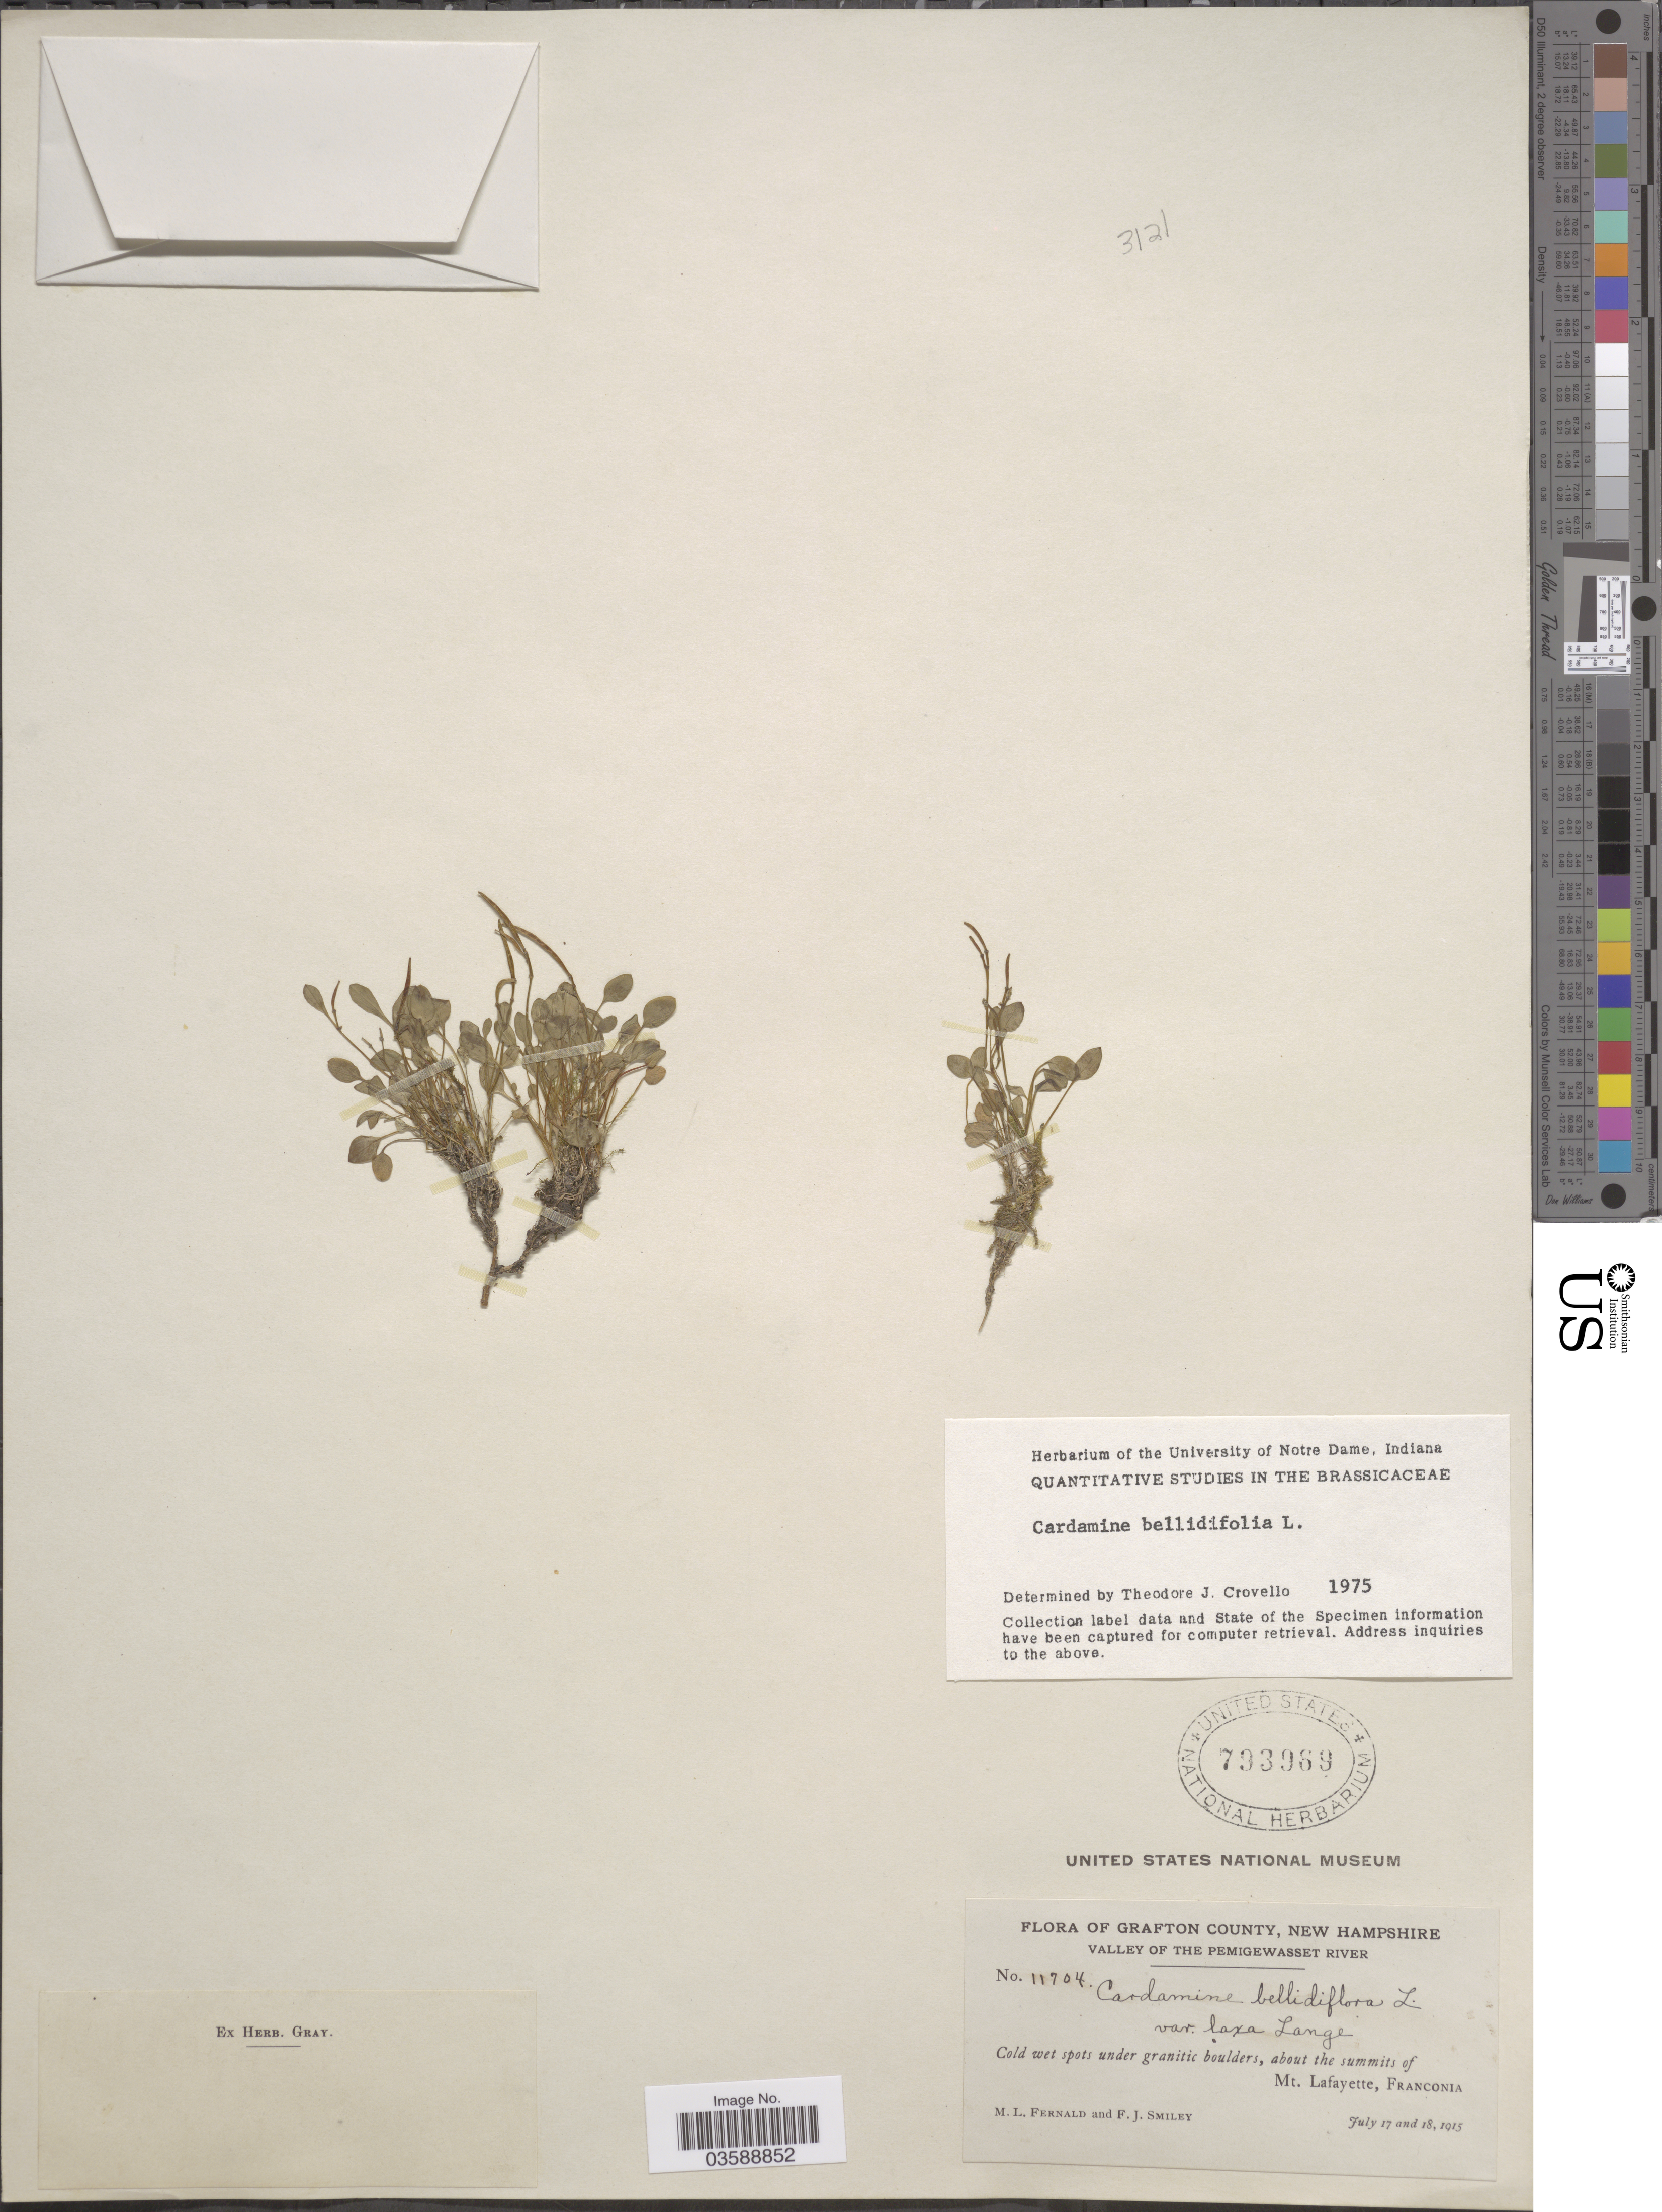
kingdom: Plantae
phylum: Tracheophyta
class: Magnoliopsida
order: Brassicales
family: Brassicaceae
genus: Cardamine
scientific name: Cardamine bellidifolia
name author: L.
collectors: M. L. Fernald & F. Smiley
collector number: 11704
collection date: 1915-07-17/1915-07-18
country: United States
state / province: New Hampshire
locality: Grafton County. Valley of the Pemigewasset River. About the summits of Mt. Lafayette, Franconia.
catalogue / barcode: US 793969